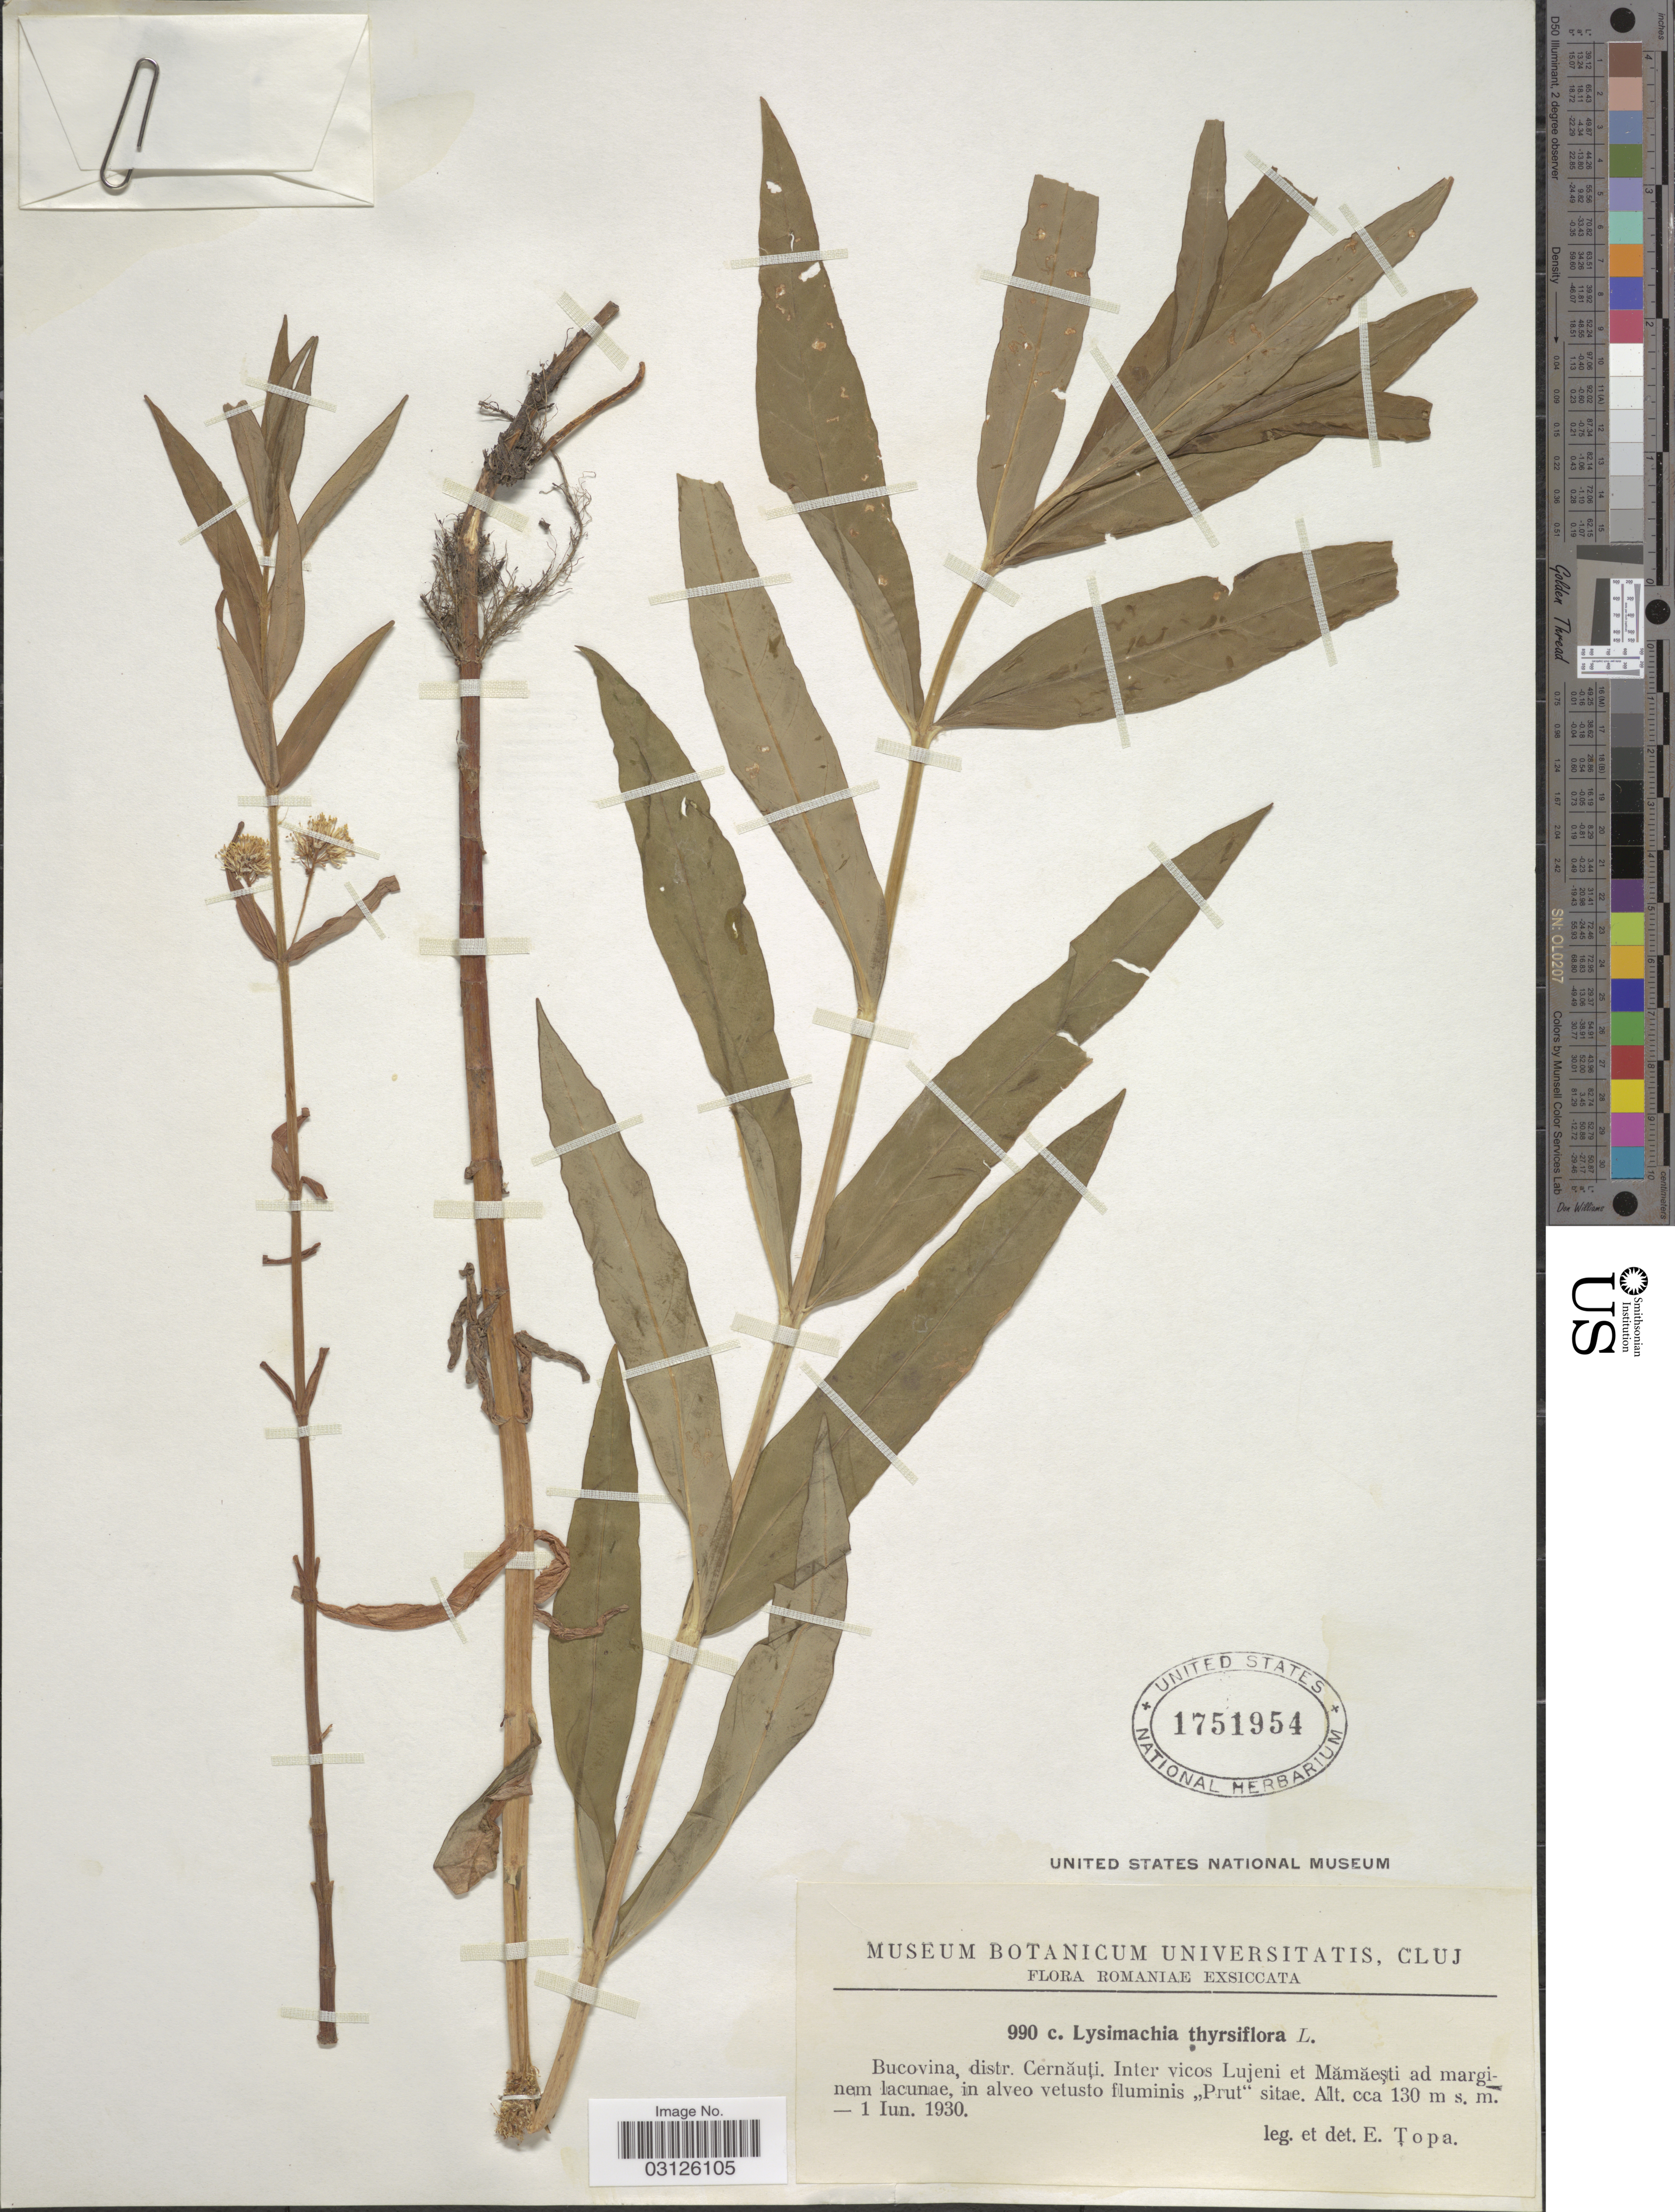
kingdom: Plantae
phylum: Tracheophyta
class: Magnoliopsida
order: Ericales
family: Primulaceae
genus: Lysimachia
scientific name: Lysimachia thyrsiflora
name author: L.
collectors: E. Topa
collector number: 990c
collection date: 1930-06-01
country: Romania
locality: Bucovina, distr. Cernauti. Inter vicos Lujeni et Mamaesti ad marginem lacunae, in alveo vetusto fluminis "Prut" sitae.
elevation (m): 130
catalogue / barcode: US 1751954